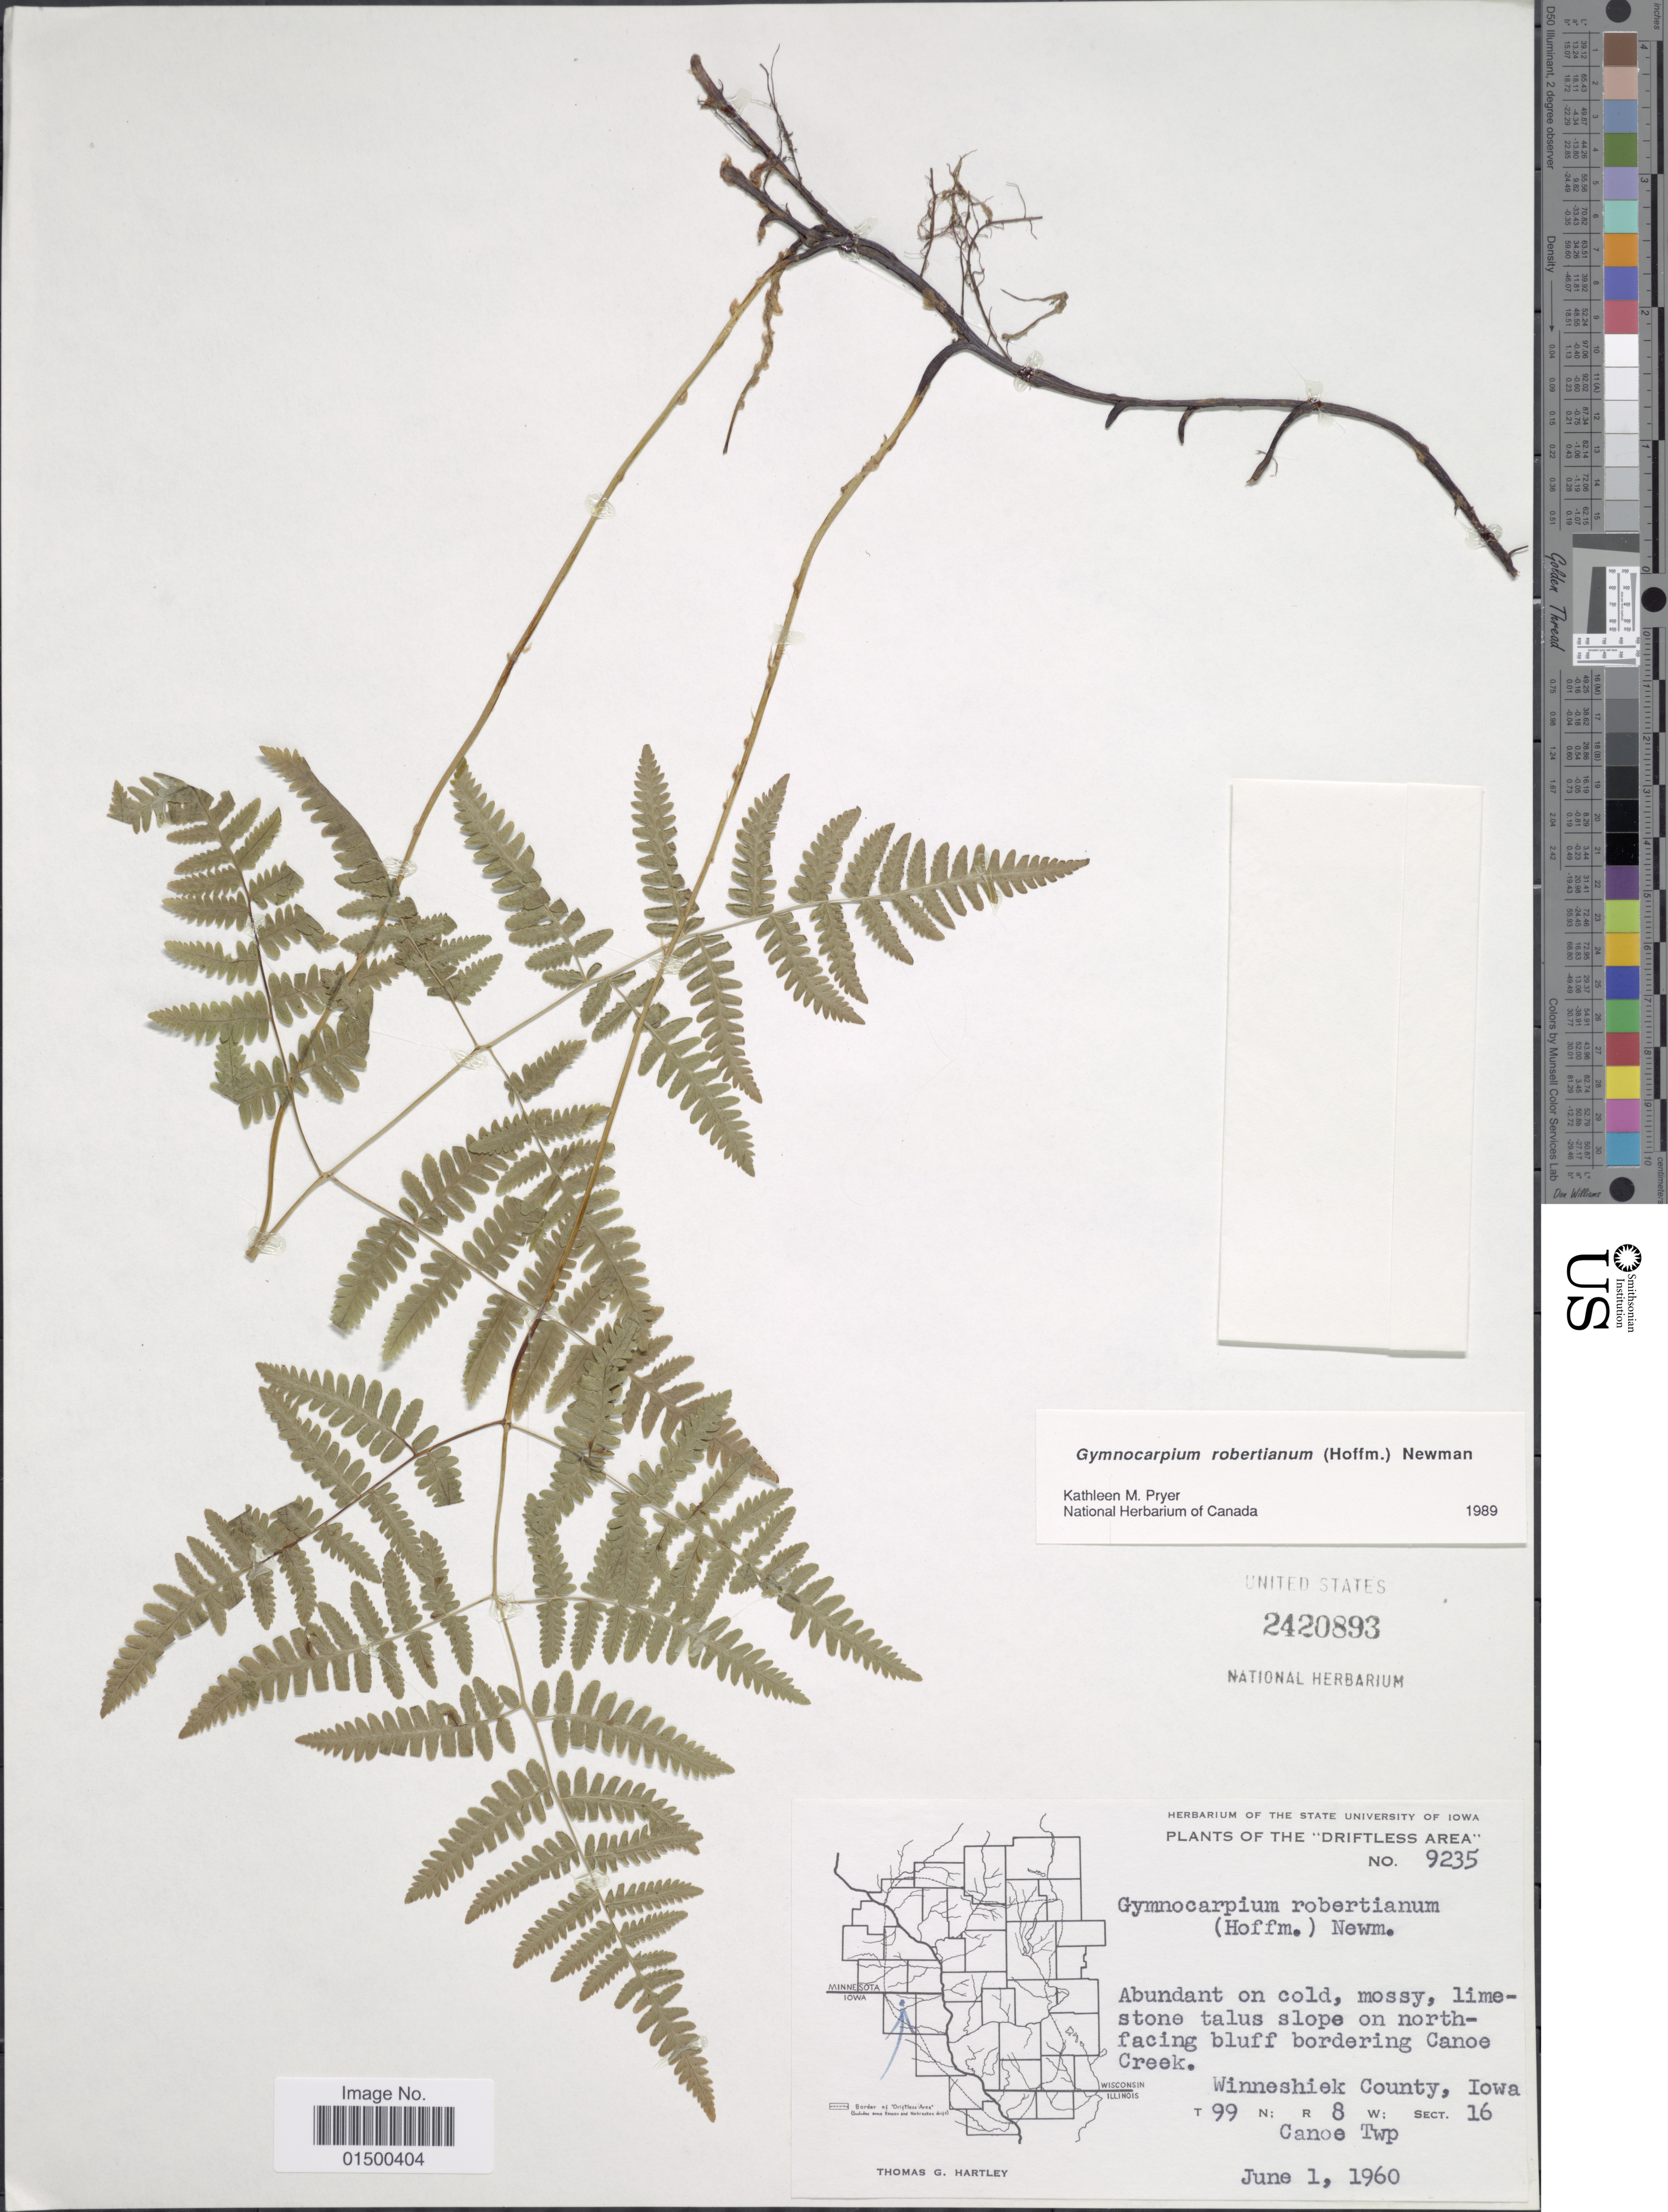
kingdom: Plantae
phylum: Tracheophyta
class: Polypodiopsida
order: Polypodiales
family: Cystopteridaceae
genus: Gymnocarpium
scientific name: Gymnocarpium robertianum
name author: (Hoffm.) Newman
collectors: T. G. Hartley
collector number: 9235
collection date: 1960-06-01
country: United States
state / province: Iowa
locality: Limestone talus slope on north facing bluff bordering Canoe Creek. Winneshiek County,Iowa. Canoe Twp. T 99 R 8 Sect.16.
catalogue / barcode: US 2420893